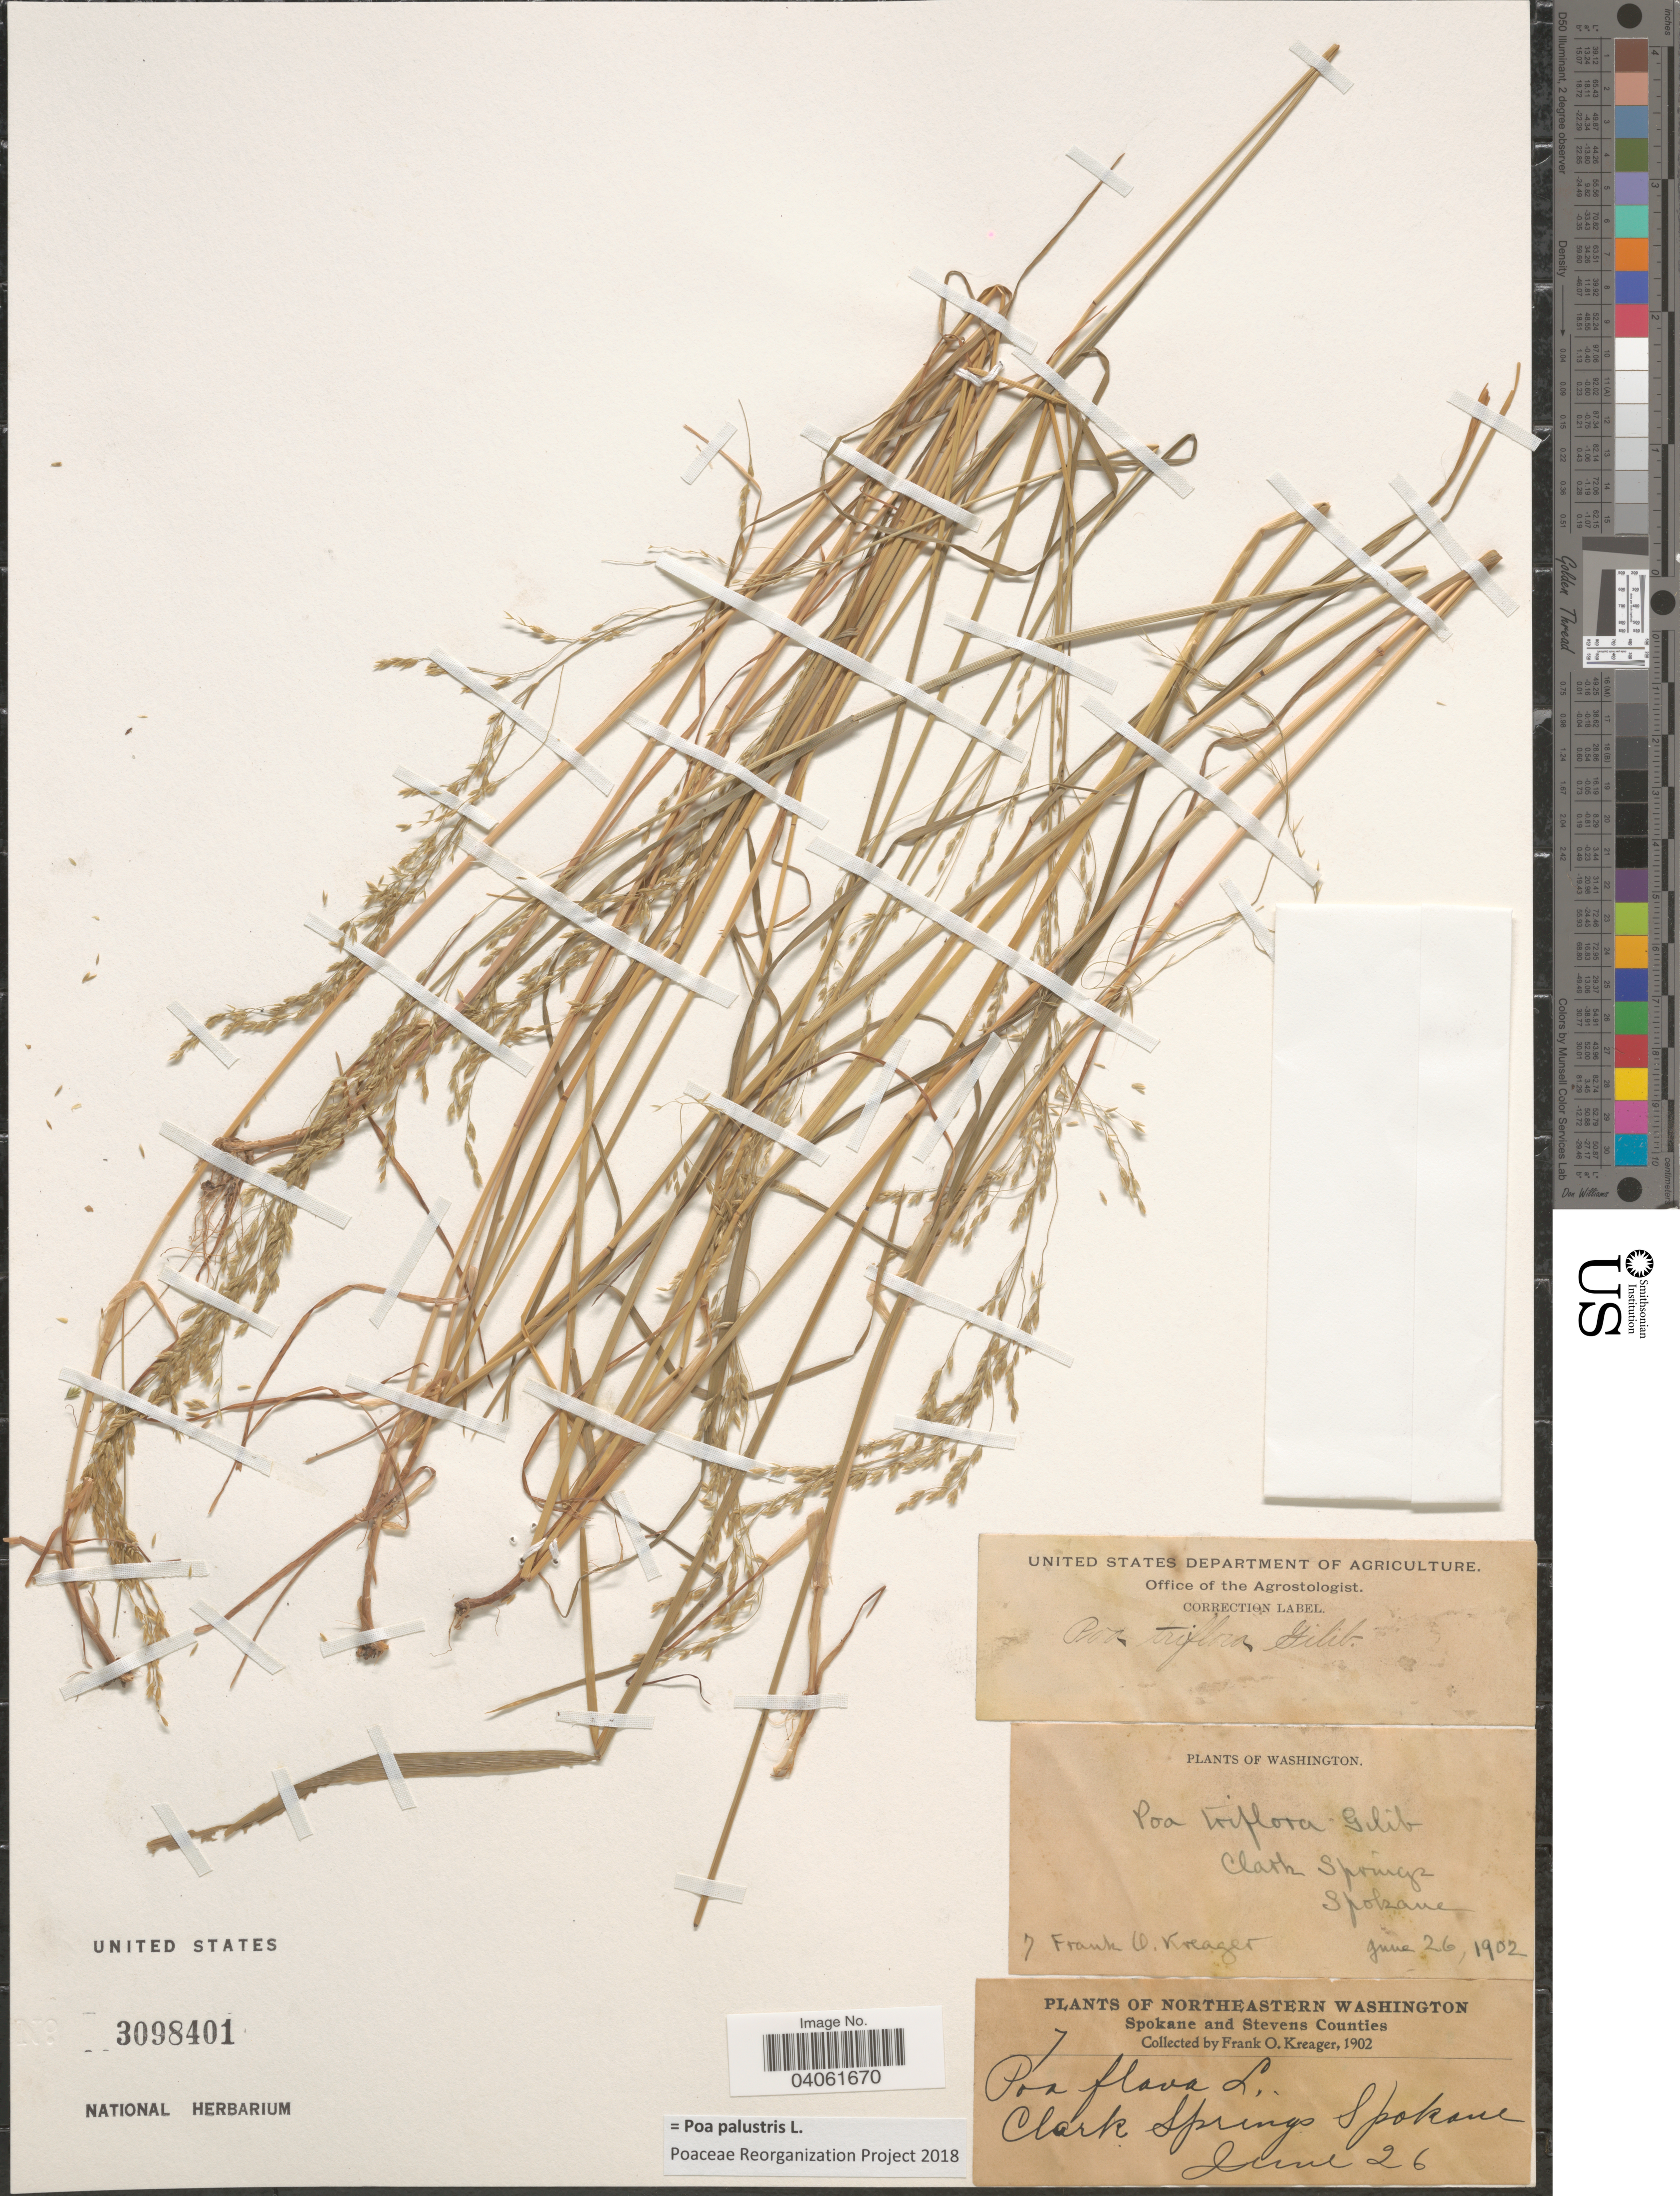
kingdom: Plantae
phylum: Tracheophyta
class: Liliopsida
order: Poales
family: Poaceae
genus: Poa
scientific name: Poa palustris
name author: L.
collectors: F. Kreager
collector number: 7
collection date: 1902-06-26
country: United States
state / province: Washington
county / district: Spokane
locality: Clark Springs, Spokane.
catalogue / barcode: US 3098401